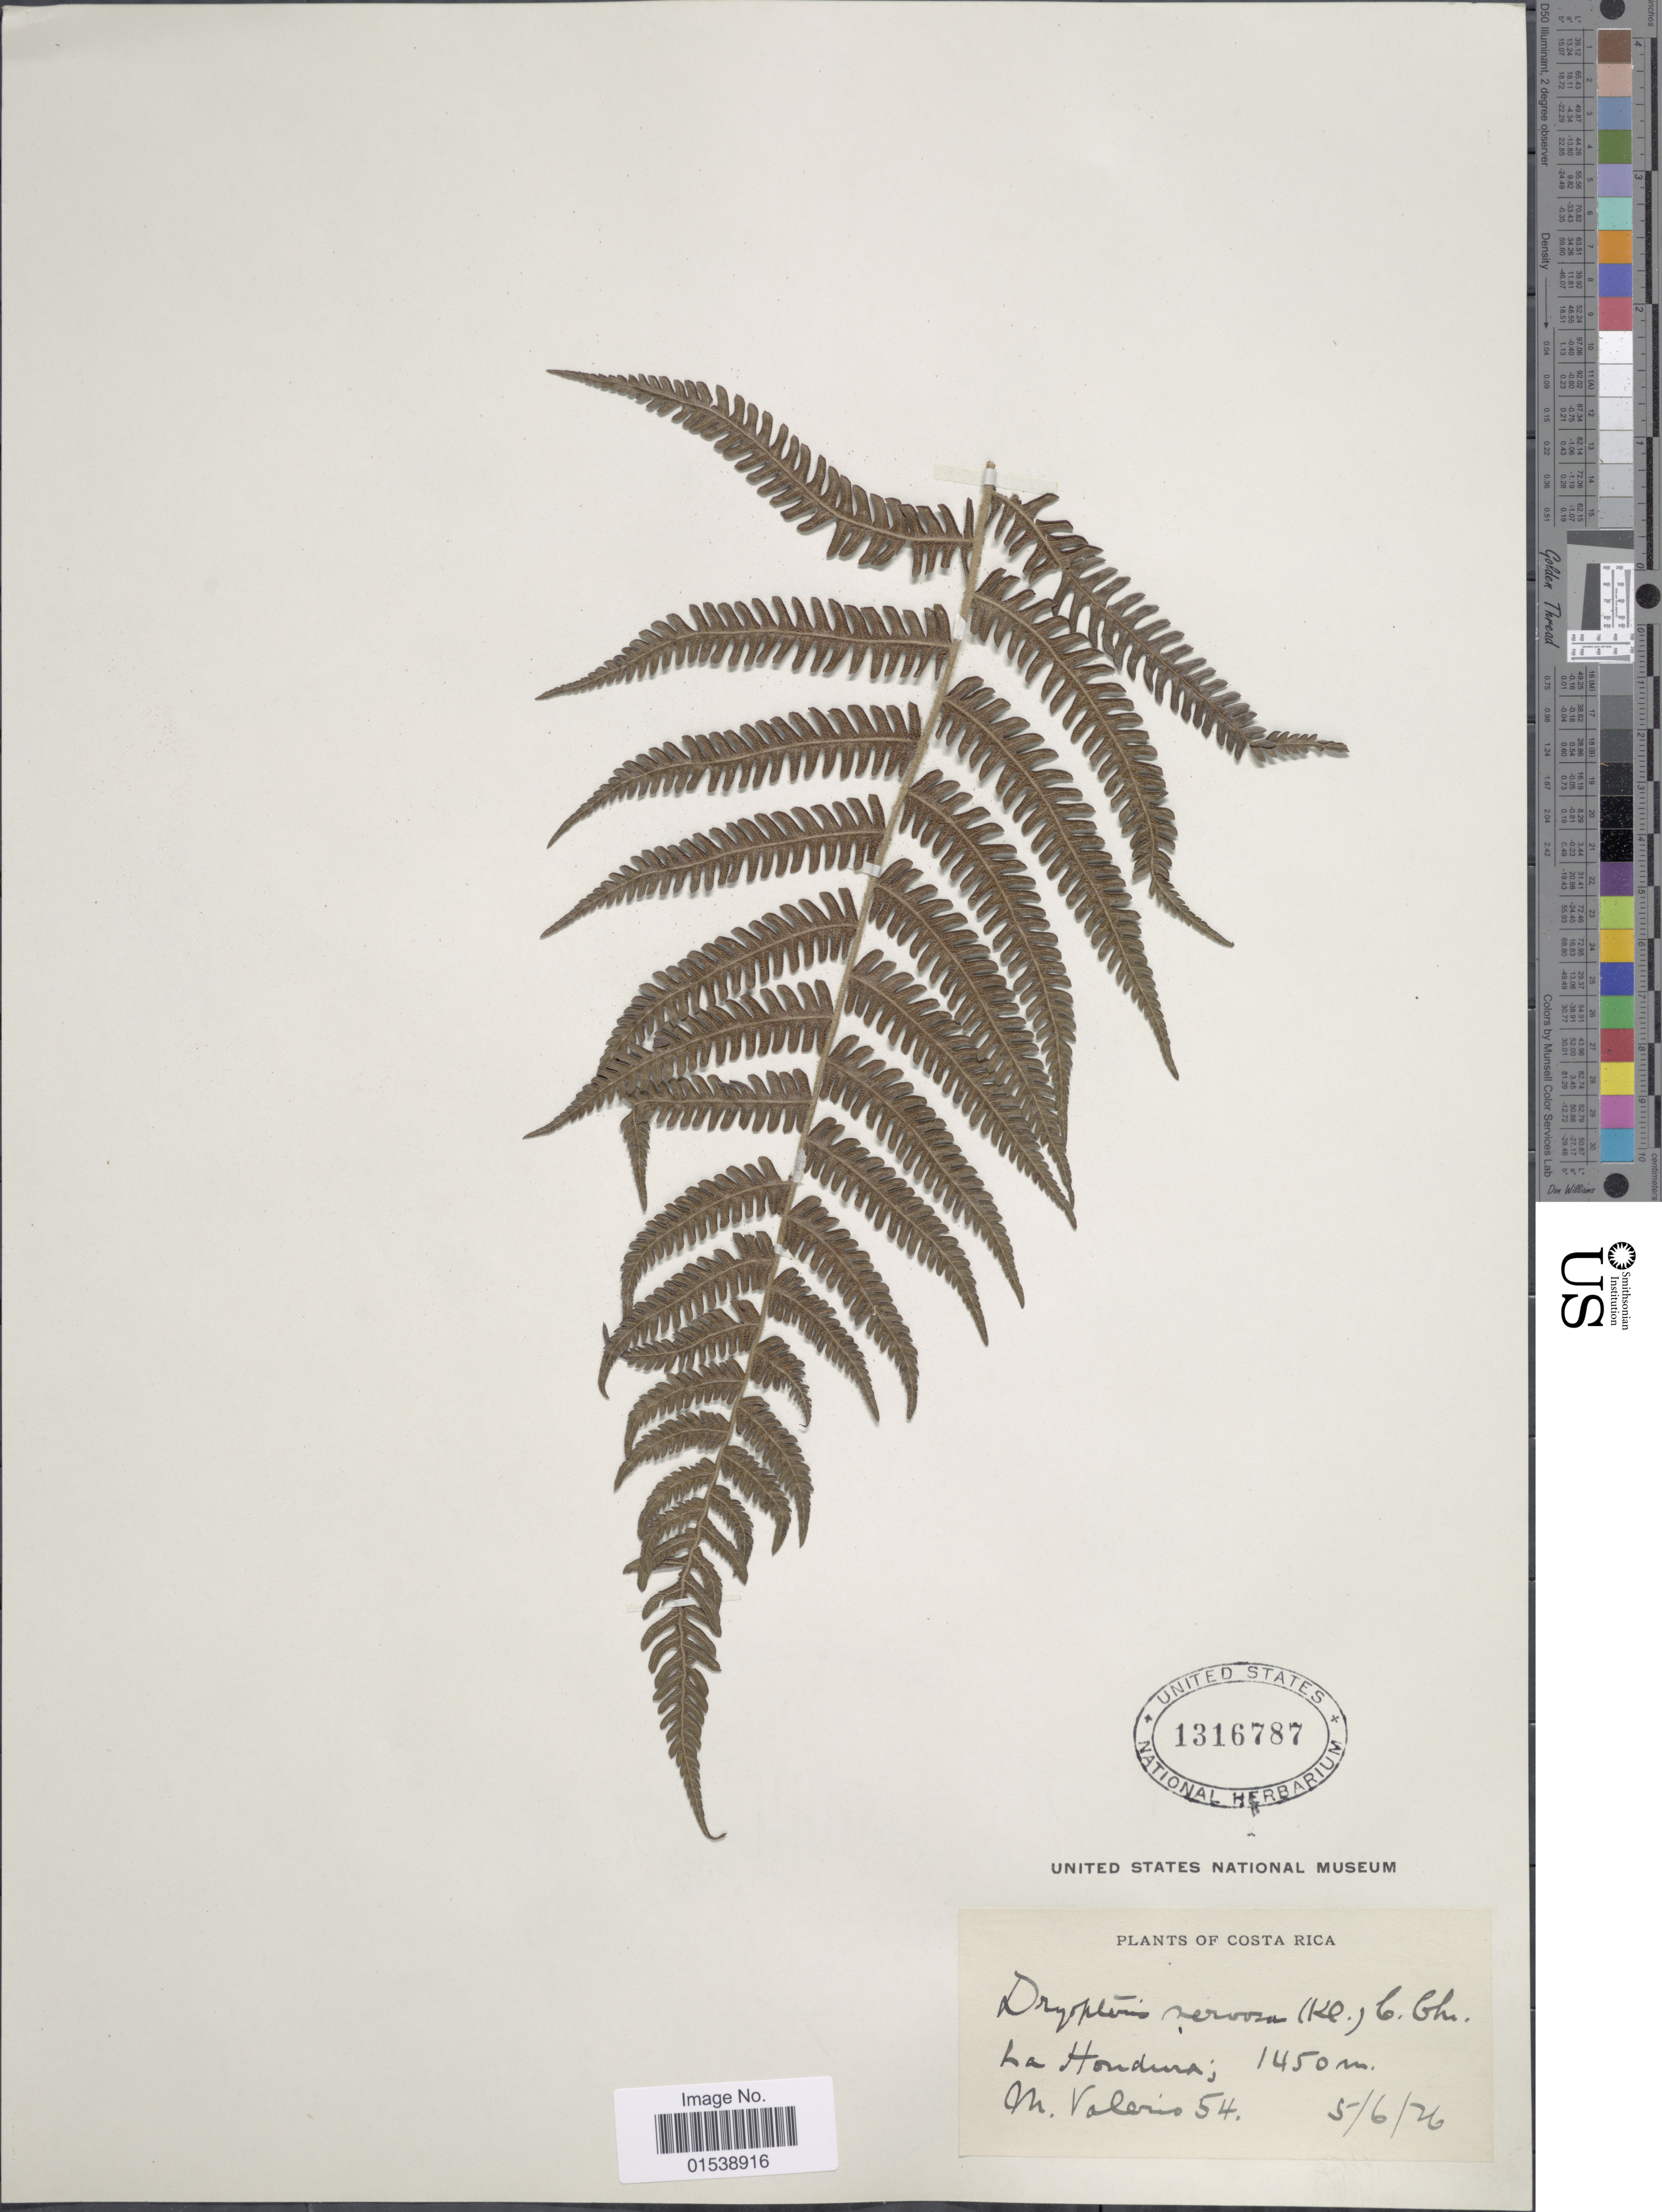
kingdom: Plantae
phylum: Tracheophyta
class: Polypodiopsida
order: Polypodiales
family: Thelypteridaceae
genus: Amauropelta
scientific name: Amauropelta rudis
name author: (Kunze) Pic. Serm.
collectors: M. Valerio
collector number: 54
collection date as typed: Transcribed d/m/y: 5/6/26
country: Costa Rica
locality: La Hondura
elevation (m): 1450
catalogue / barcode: US 1316787